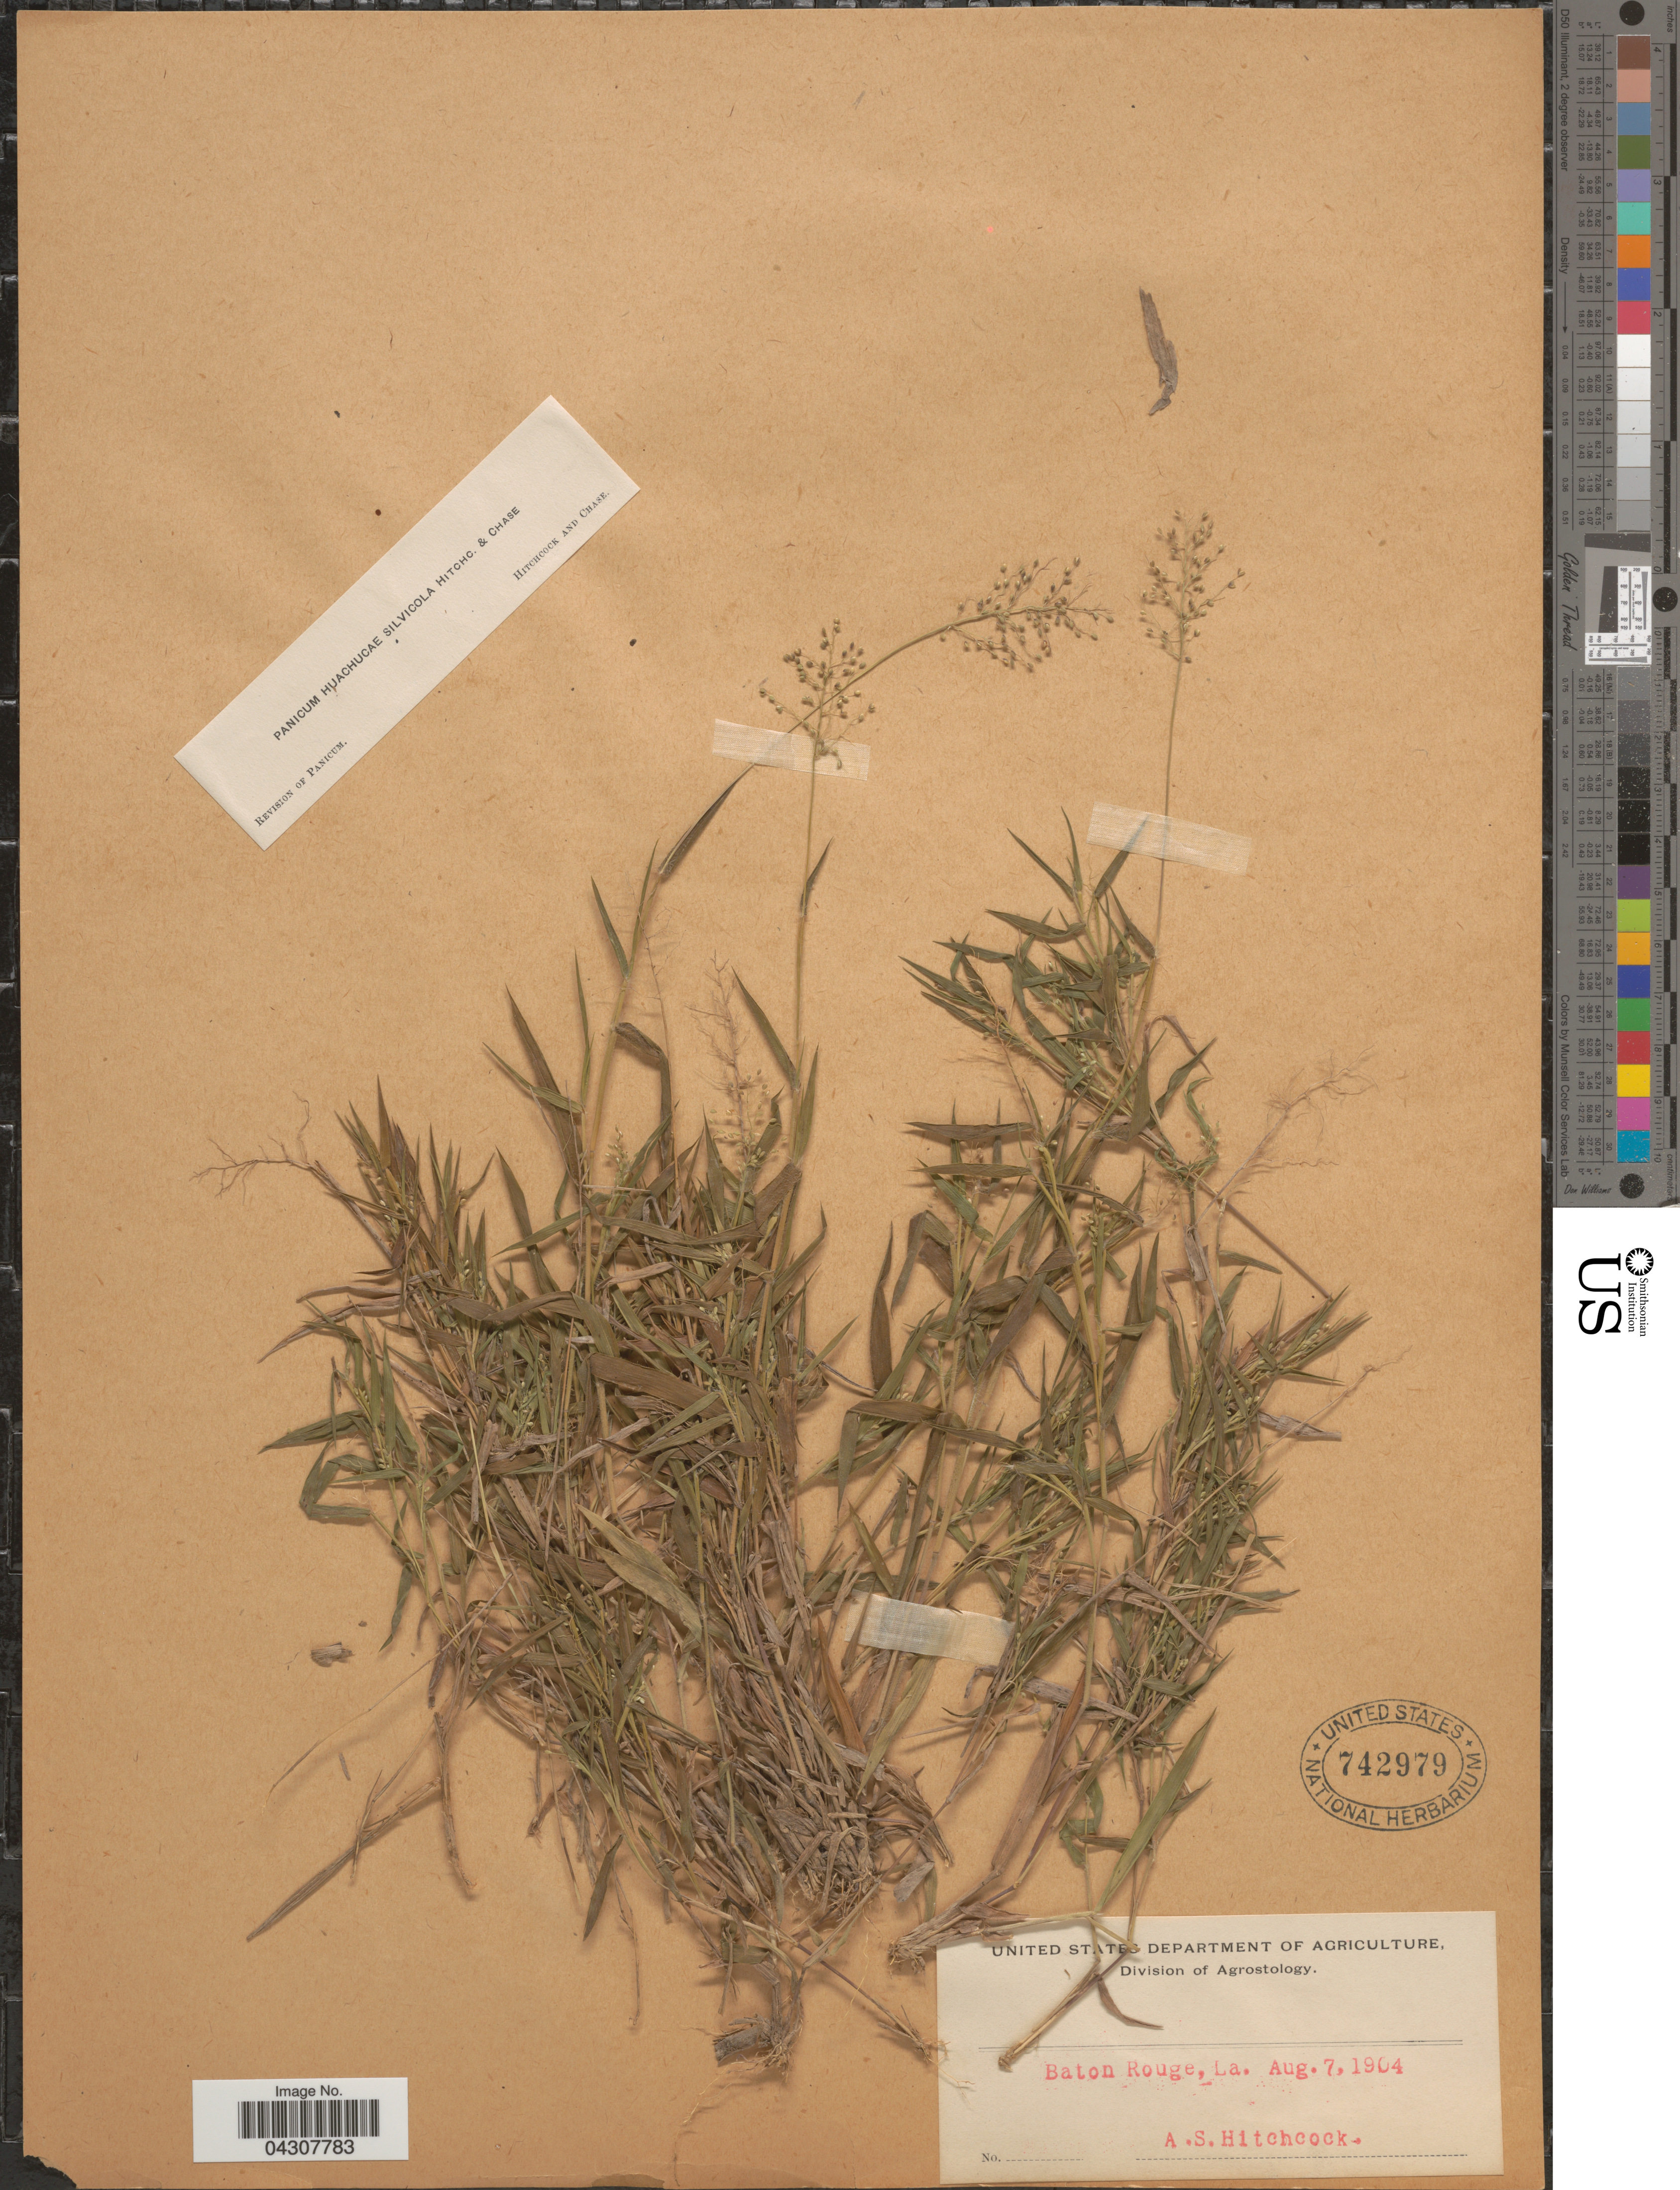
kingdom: Plantae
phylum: Tracheophyta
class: Liliopsida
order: Poales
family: Poaceae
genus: Dichanthelium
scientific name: Dichanthelium acuminatum var. acuminatum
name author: (Sw.) Gould & C.A. Clark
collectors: A. S. Hitchcock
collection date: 1904-08-07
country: United States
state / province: Louisiana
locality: Baton Rouge.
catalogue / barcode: US 742979